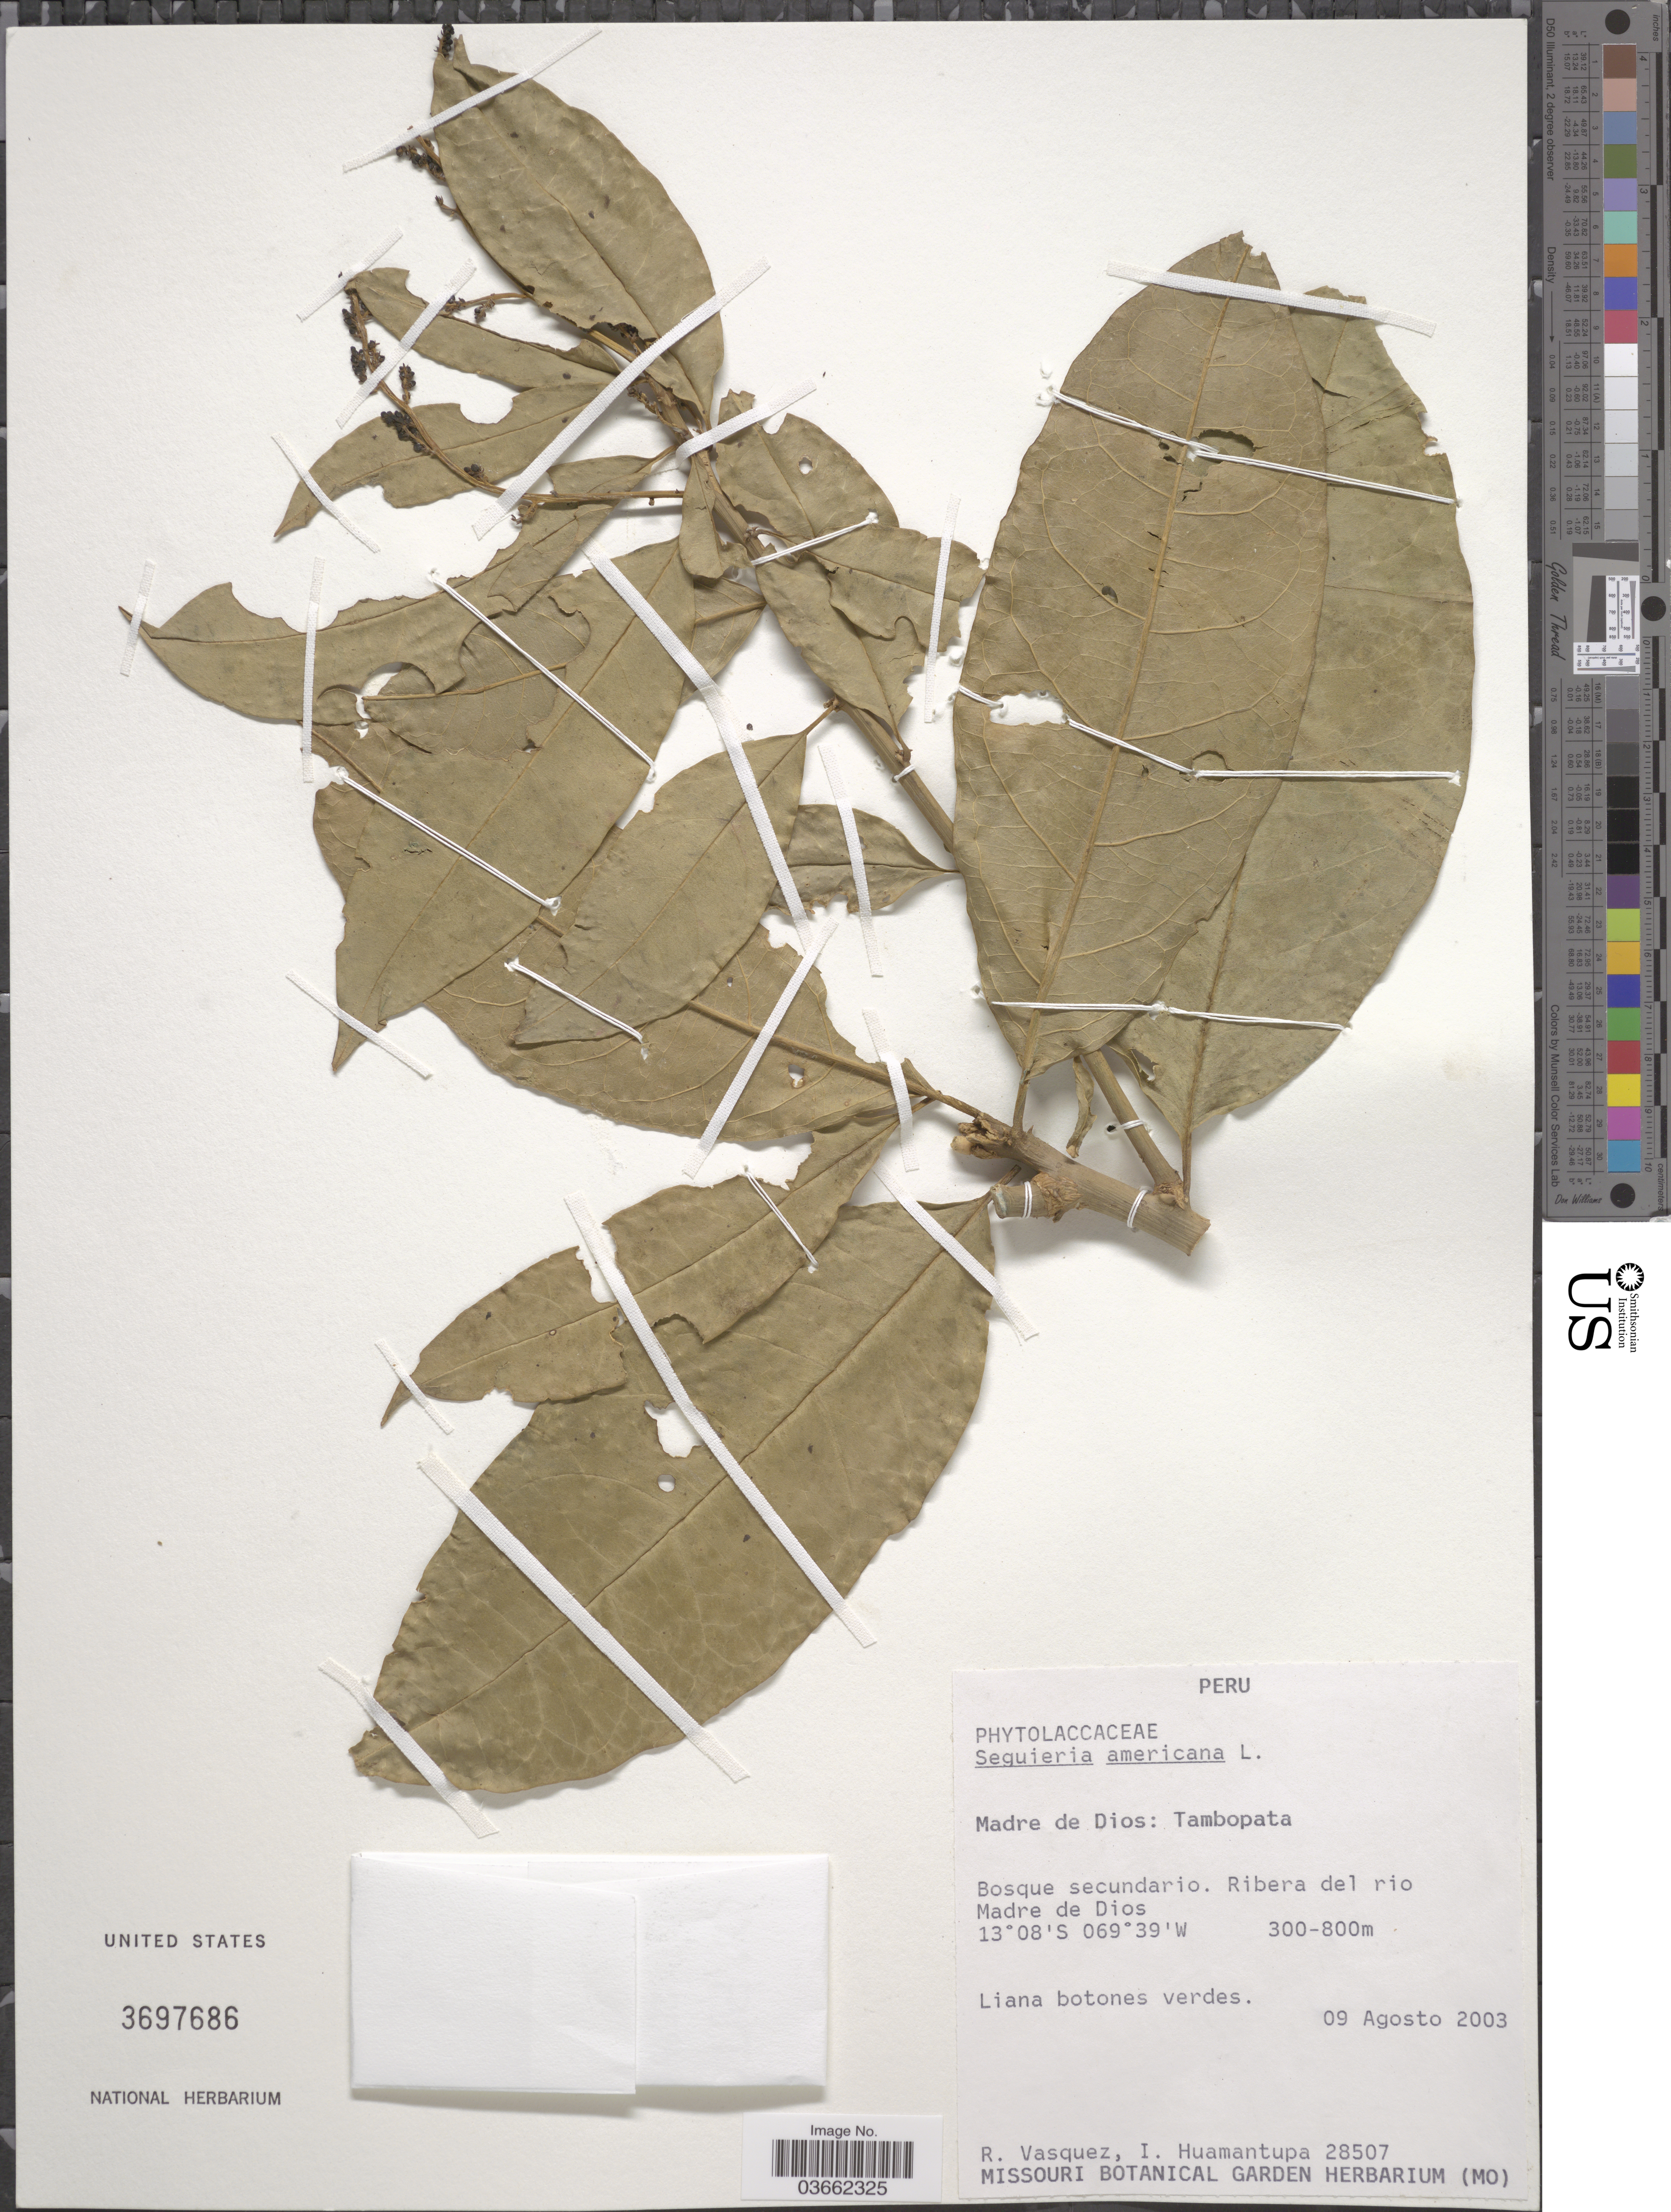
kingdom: Plantae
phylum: Tracheophyta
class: Magnoliopsida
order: Caryophyllales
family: Phytolaccaceae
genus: Seguieria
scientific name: Seguieria americana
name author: L.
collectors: R. Vasquez & I. Huamantupa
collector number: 28507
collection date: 2003-08-09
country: Peru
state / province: Madre de Dios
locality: Tambopata. Bosque secundario. Ribera del rio Madre de Dios.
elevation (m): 300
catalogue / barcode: US 3697686